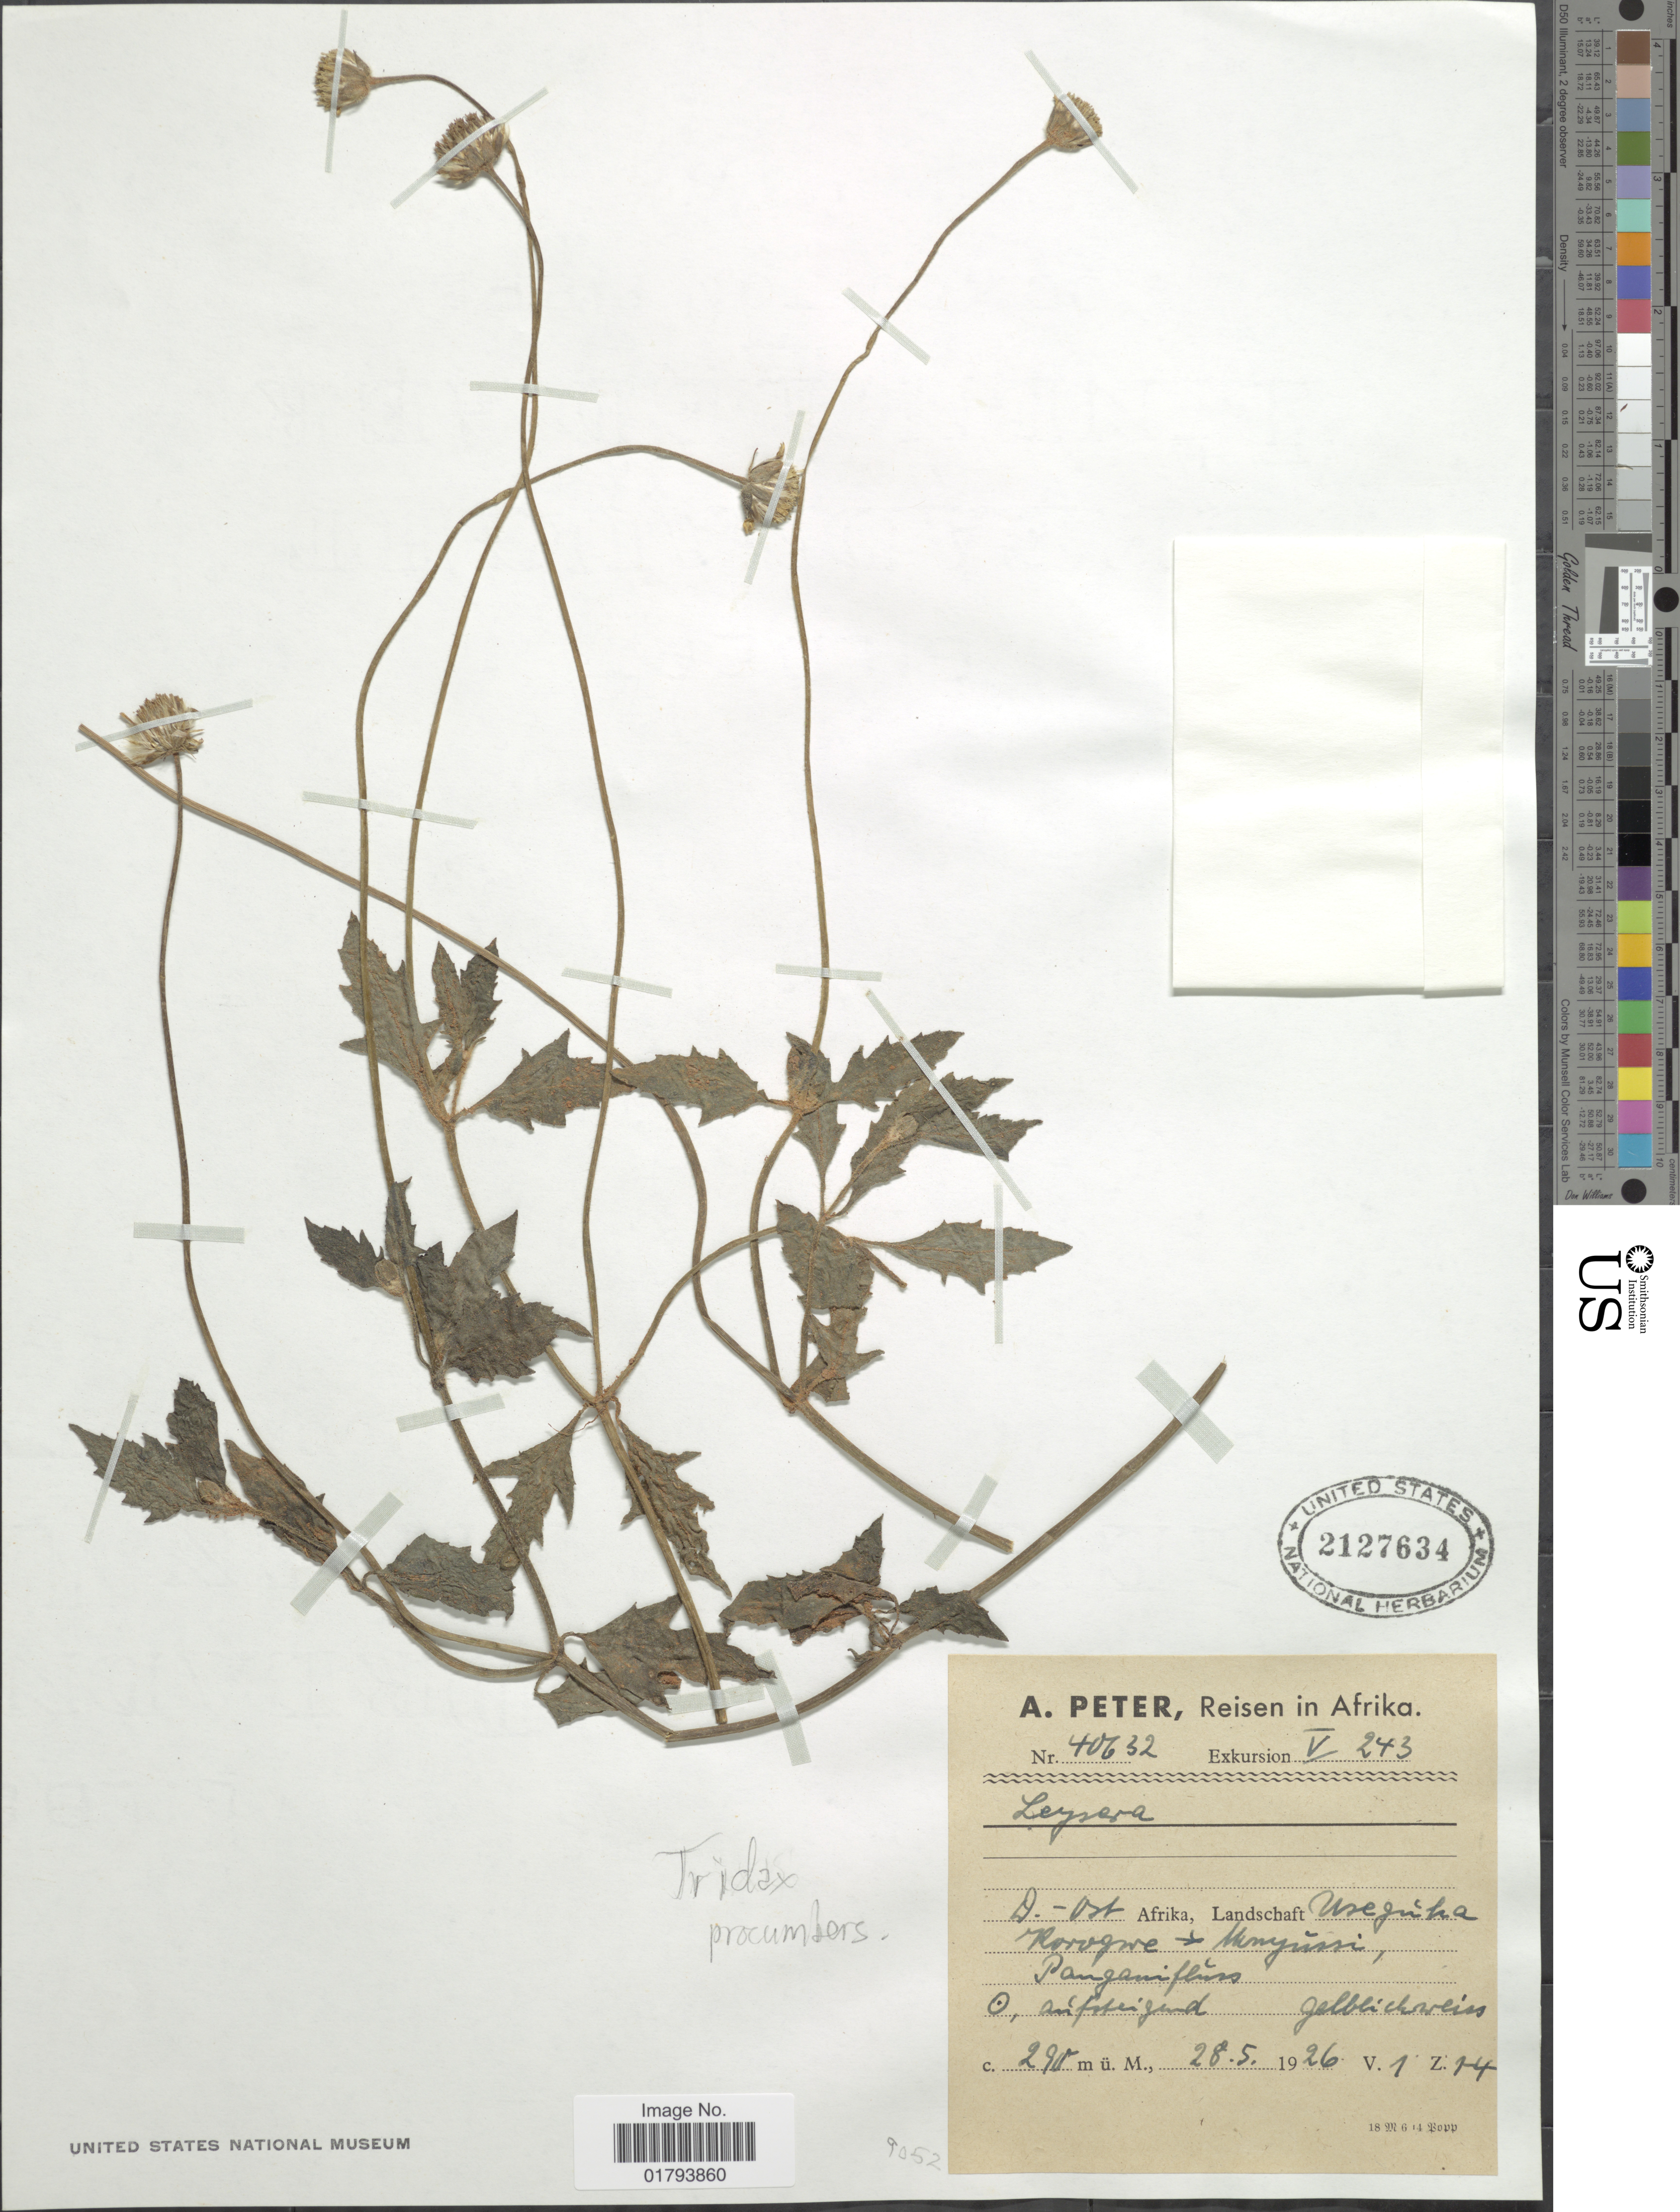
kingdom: Plantae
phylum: Tracheophyta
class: Magnoliopsida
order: Asterales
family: Asteraceae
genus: Tridax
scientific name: Tridax procumbens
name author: L.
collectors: A. Peter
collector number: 40632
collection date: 1926-05-25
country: Tanzania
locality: Useguha, Korogwe, Pangani River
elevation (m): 290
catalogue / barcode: US 2127634